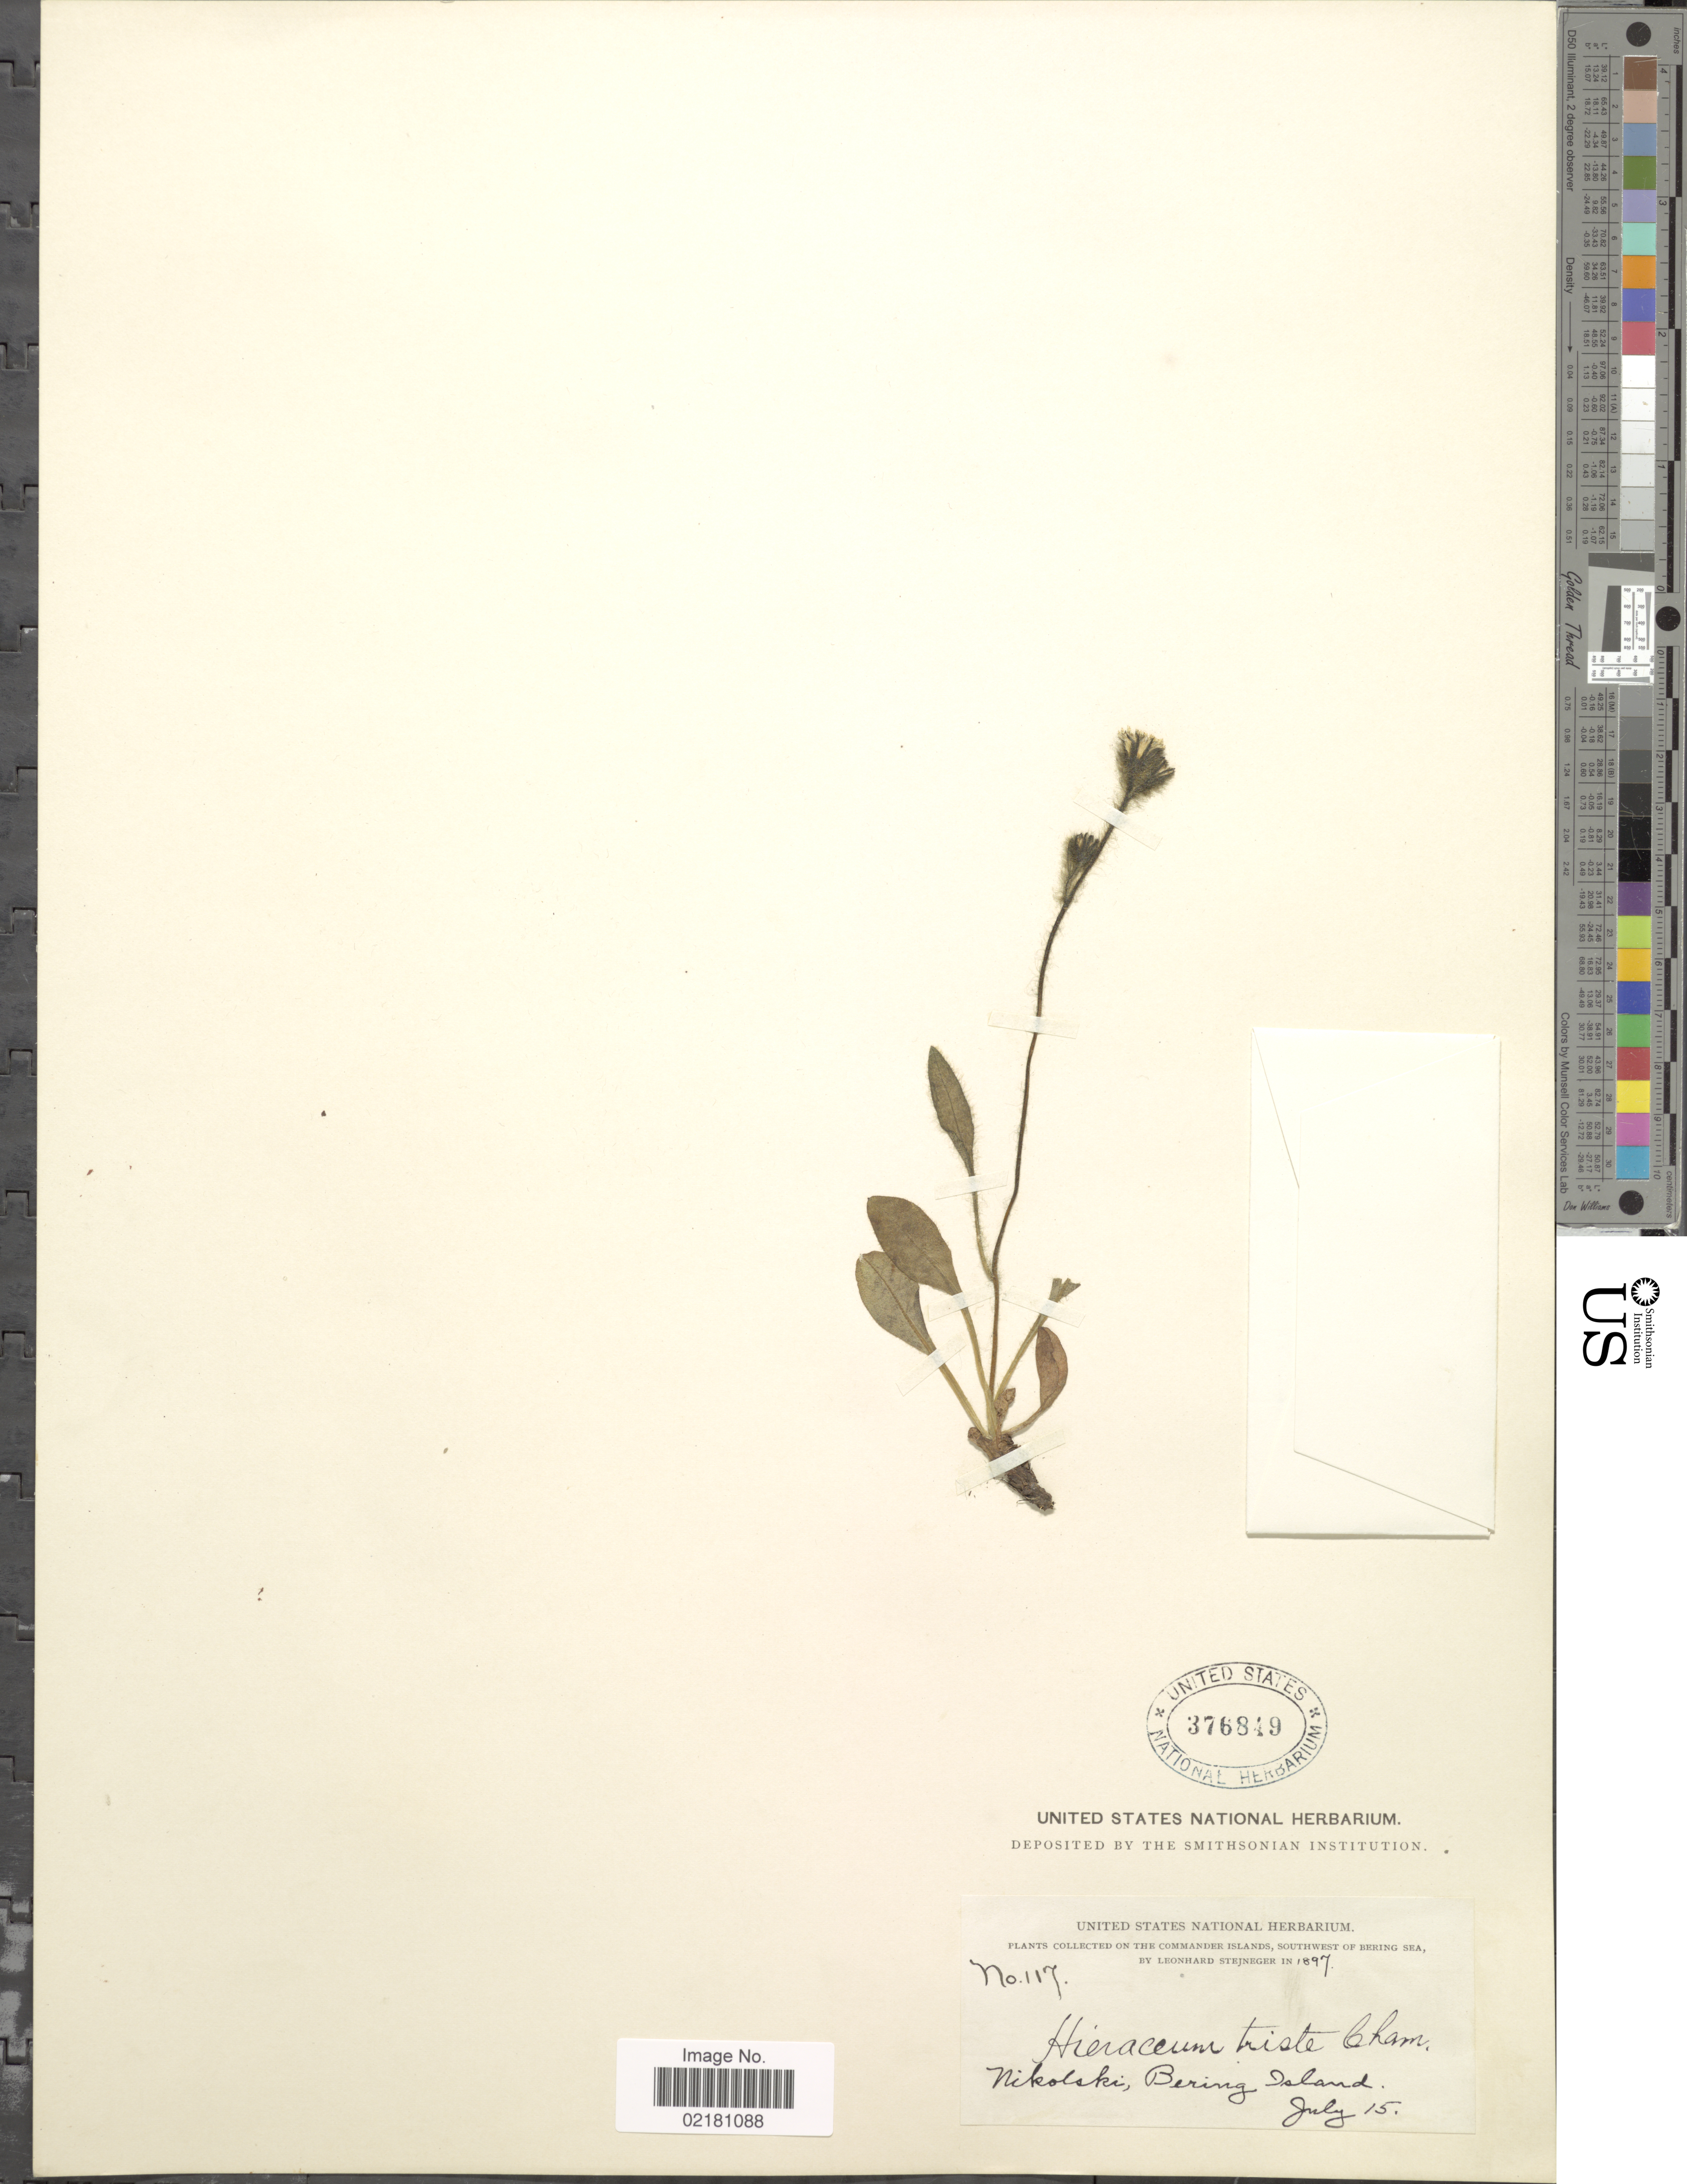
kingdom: Plantae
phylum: Tracheophyta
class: Magnoliopsida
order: Asterales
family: Asteraceae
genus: Hieracium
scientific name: Hieracium triste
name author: Willd. ex Spreng.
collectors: L. Stejneger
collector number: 117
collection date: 1897-07-15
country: Russian Federation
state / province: Kamchatka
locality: Commander Islands, Southwest of Bering Sea. Nikolski, Bering Island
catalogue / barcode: US 376849